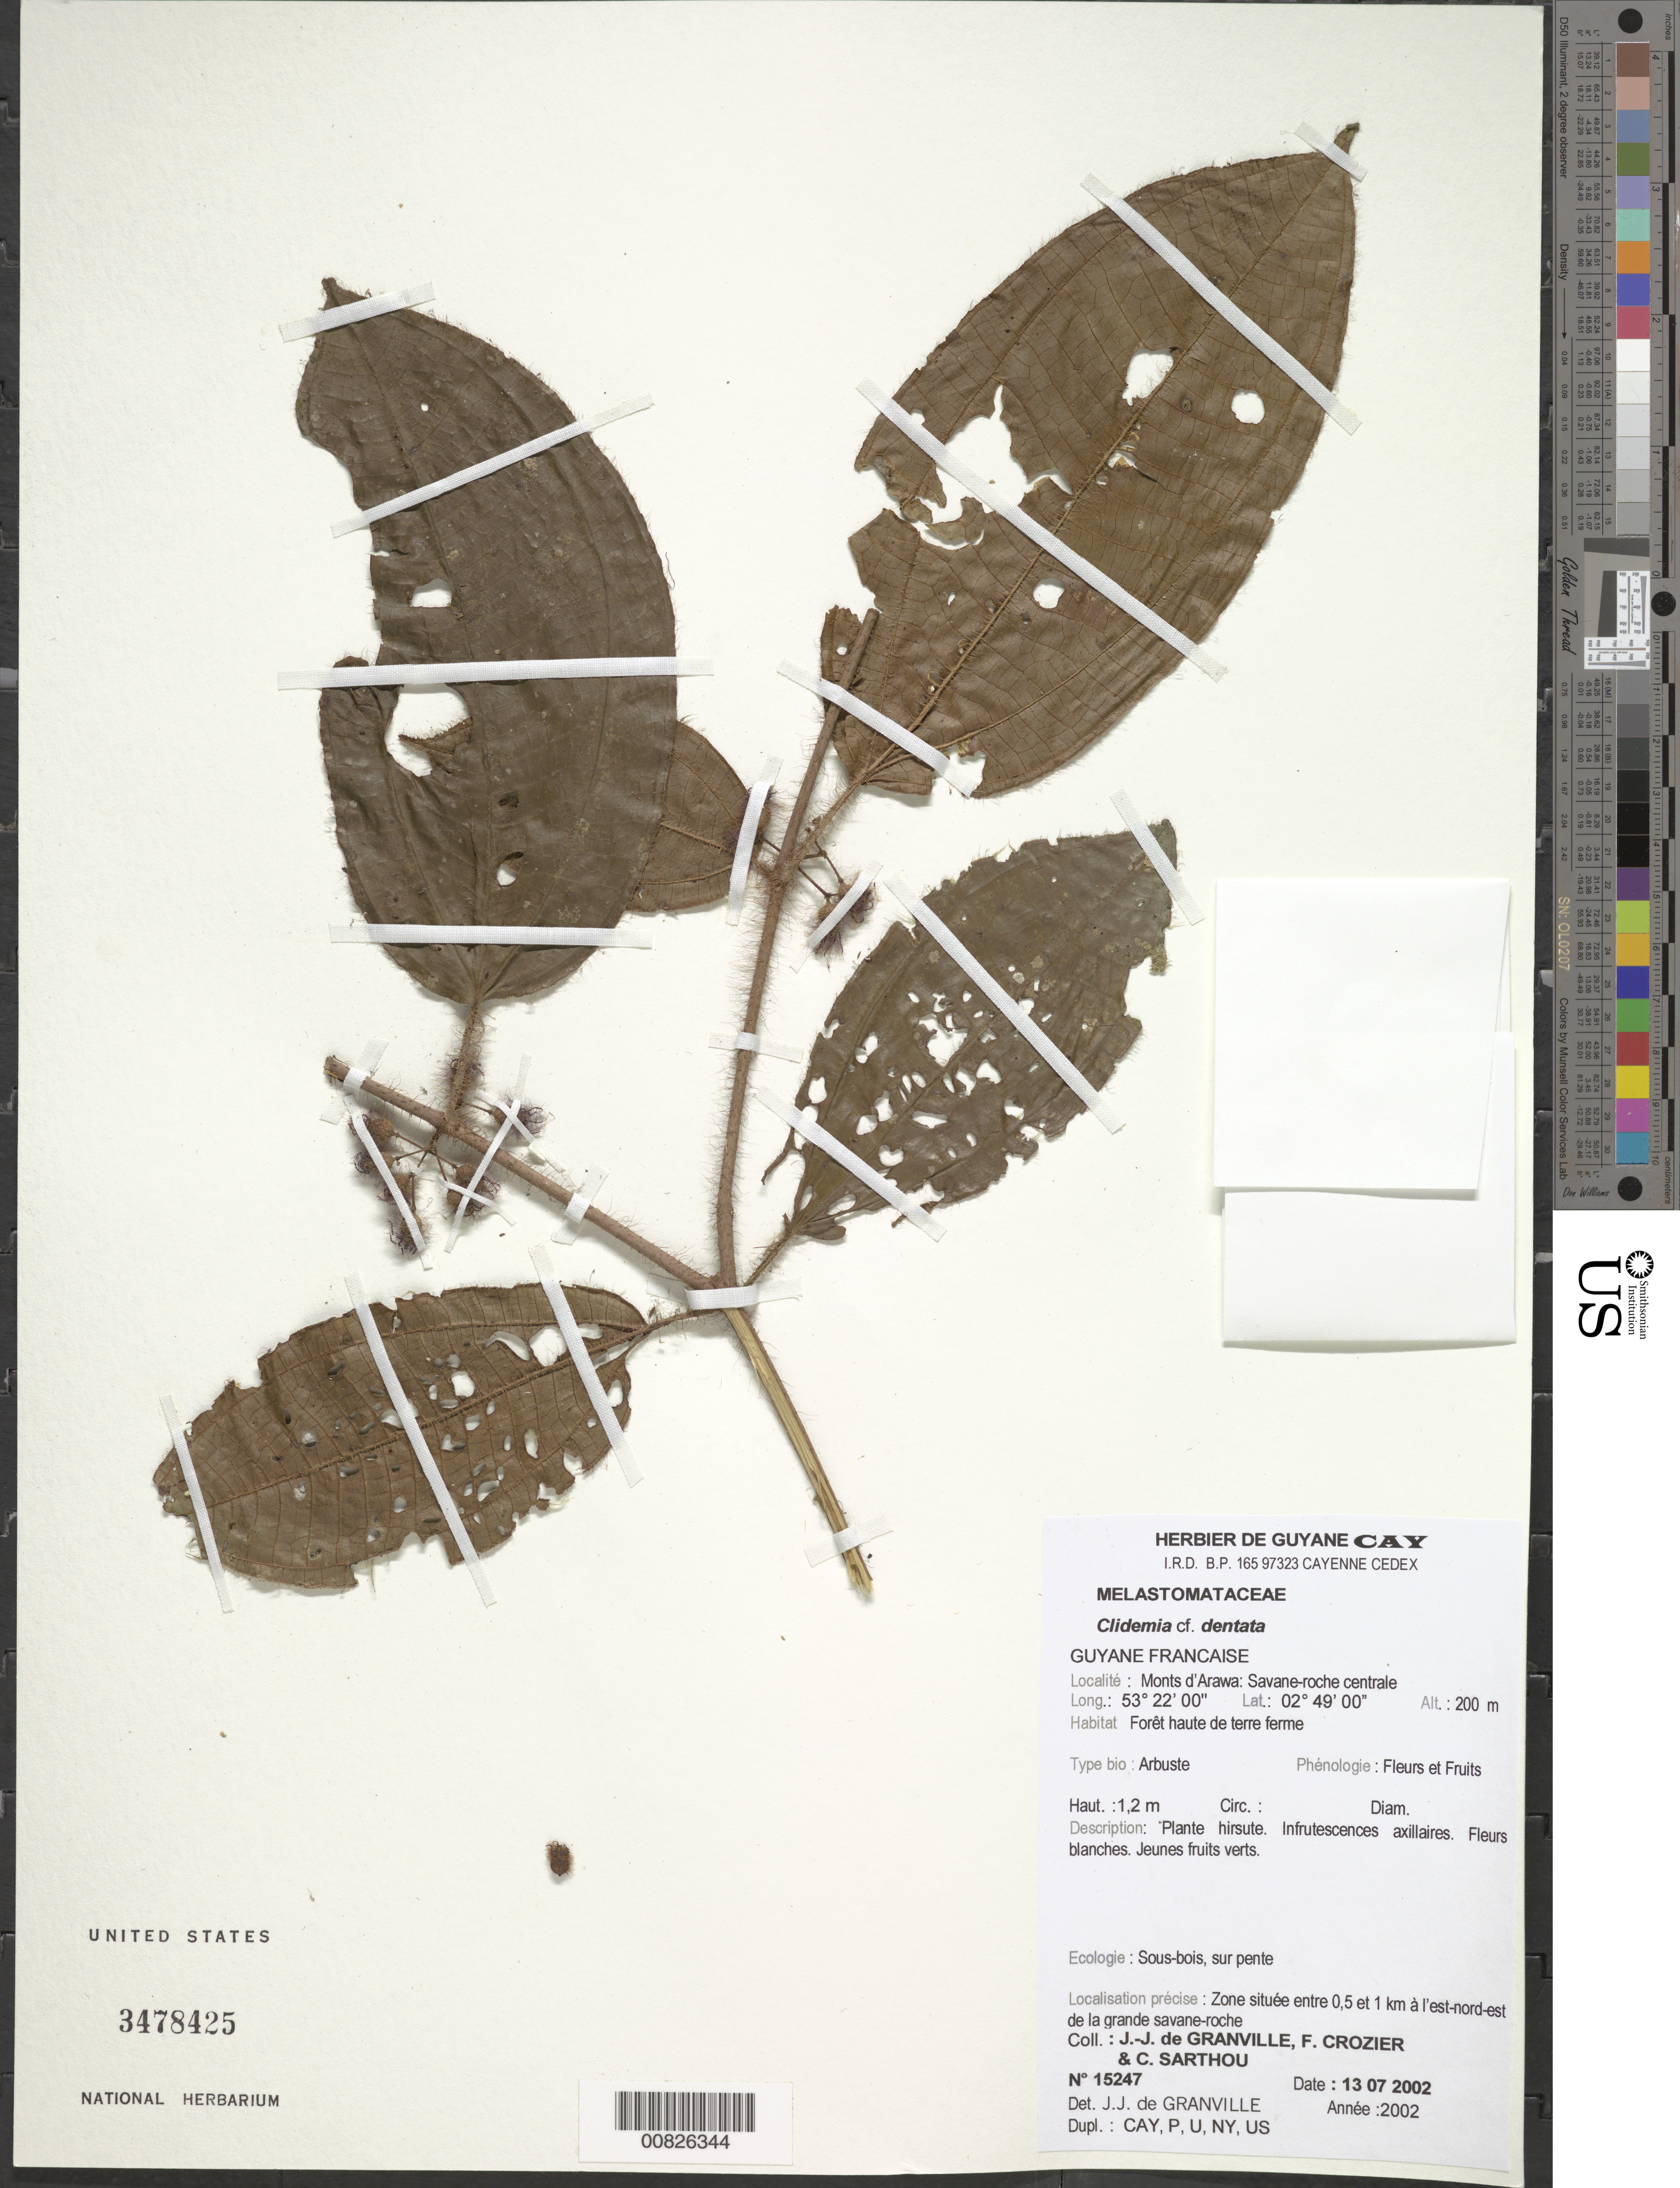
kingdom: Plantae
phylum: Tracheophyta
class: Magnoliopsida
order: Myrtales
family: Melastomataceae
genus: Miconia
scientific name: Miconia laevifolia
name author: (Gleason) Michelang.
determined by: Ferreira-Alves, R.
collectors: J.-J. de Granville, F. Crozier & C. Sarthou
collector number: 15247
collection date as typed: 13-Jul-02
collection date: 2002-07-13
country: French Guiana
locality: Monts d'Arawa, zone de la savane-roche centrale, 0.5-1 km est-nord-est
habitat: Forêt haute de terre ferme; sous-bois, sur pente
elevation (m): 200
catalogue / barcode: US 3478425